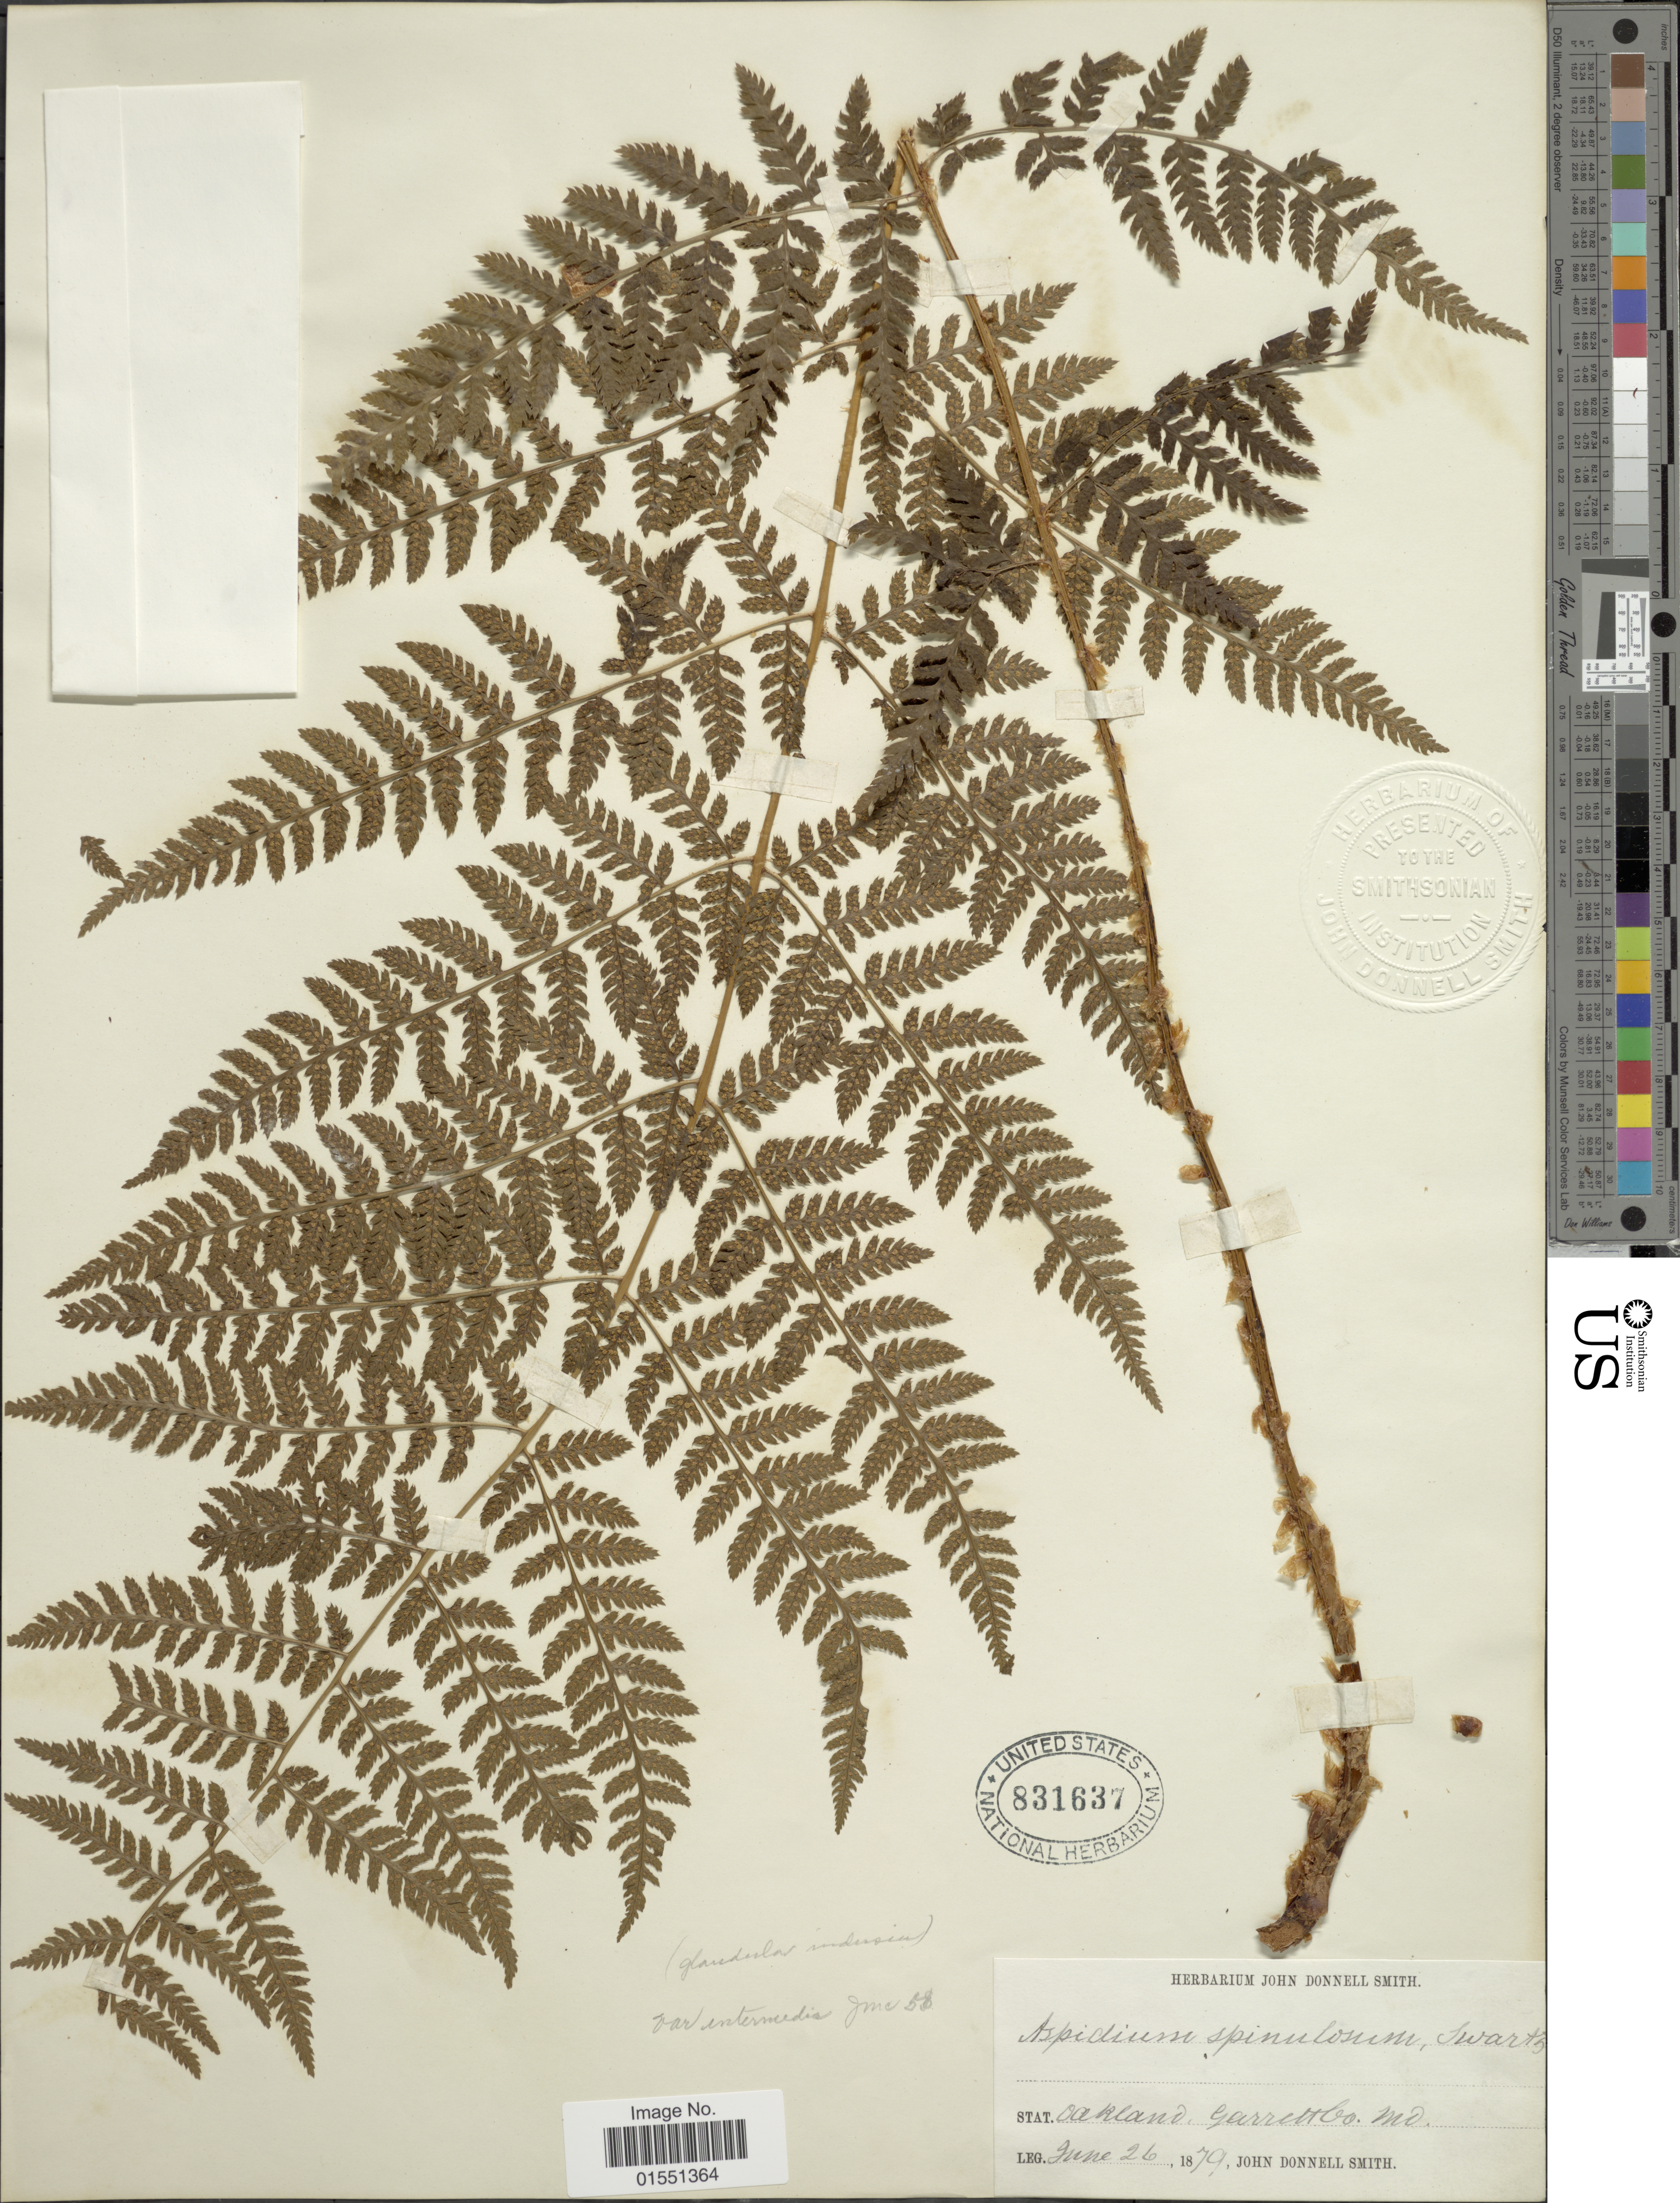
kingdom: Plantae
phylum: Tracheophyta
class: Polypodiopsida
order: Polypodiales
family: Dryopteridaceae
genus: Dryopteris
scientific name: Dryopteris intermedia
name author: (Muhl.) A. Gray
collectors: J. Donnell Smith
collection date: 1879-06-26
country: United States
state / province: Maryland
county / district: Garrett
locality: Oakland, Garrett Co.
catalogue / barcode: US 831637